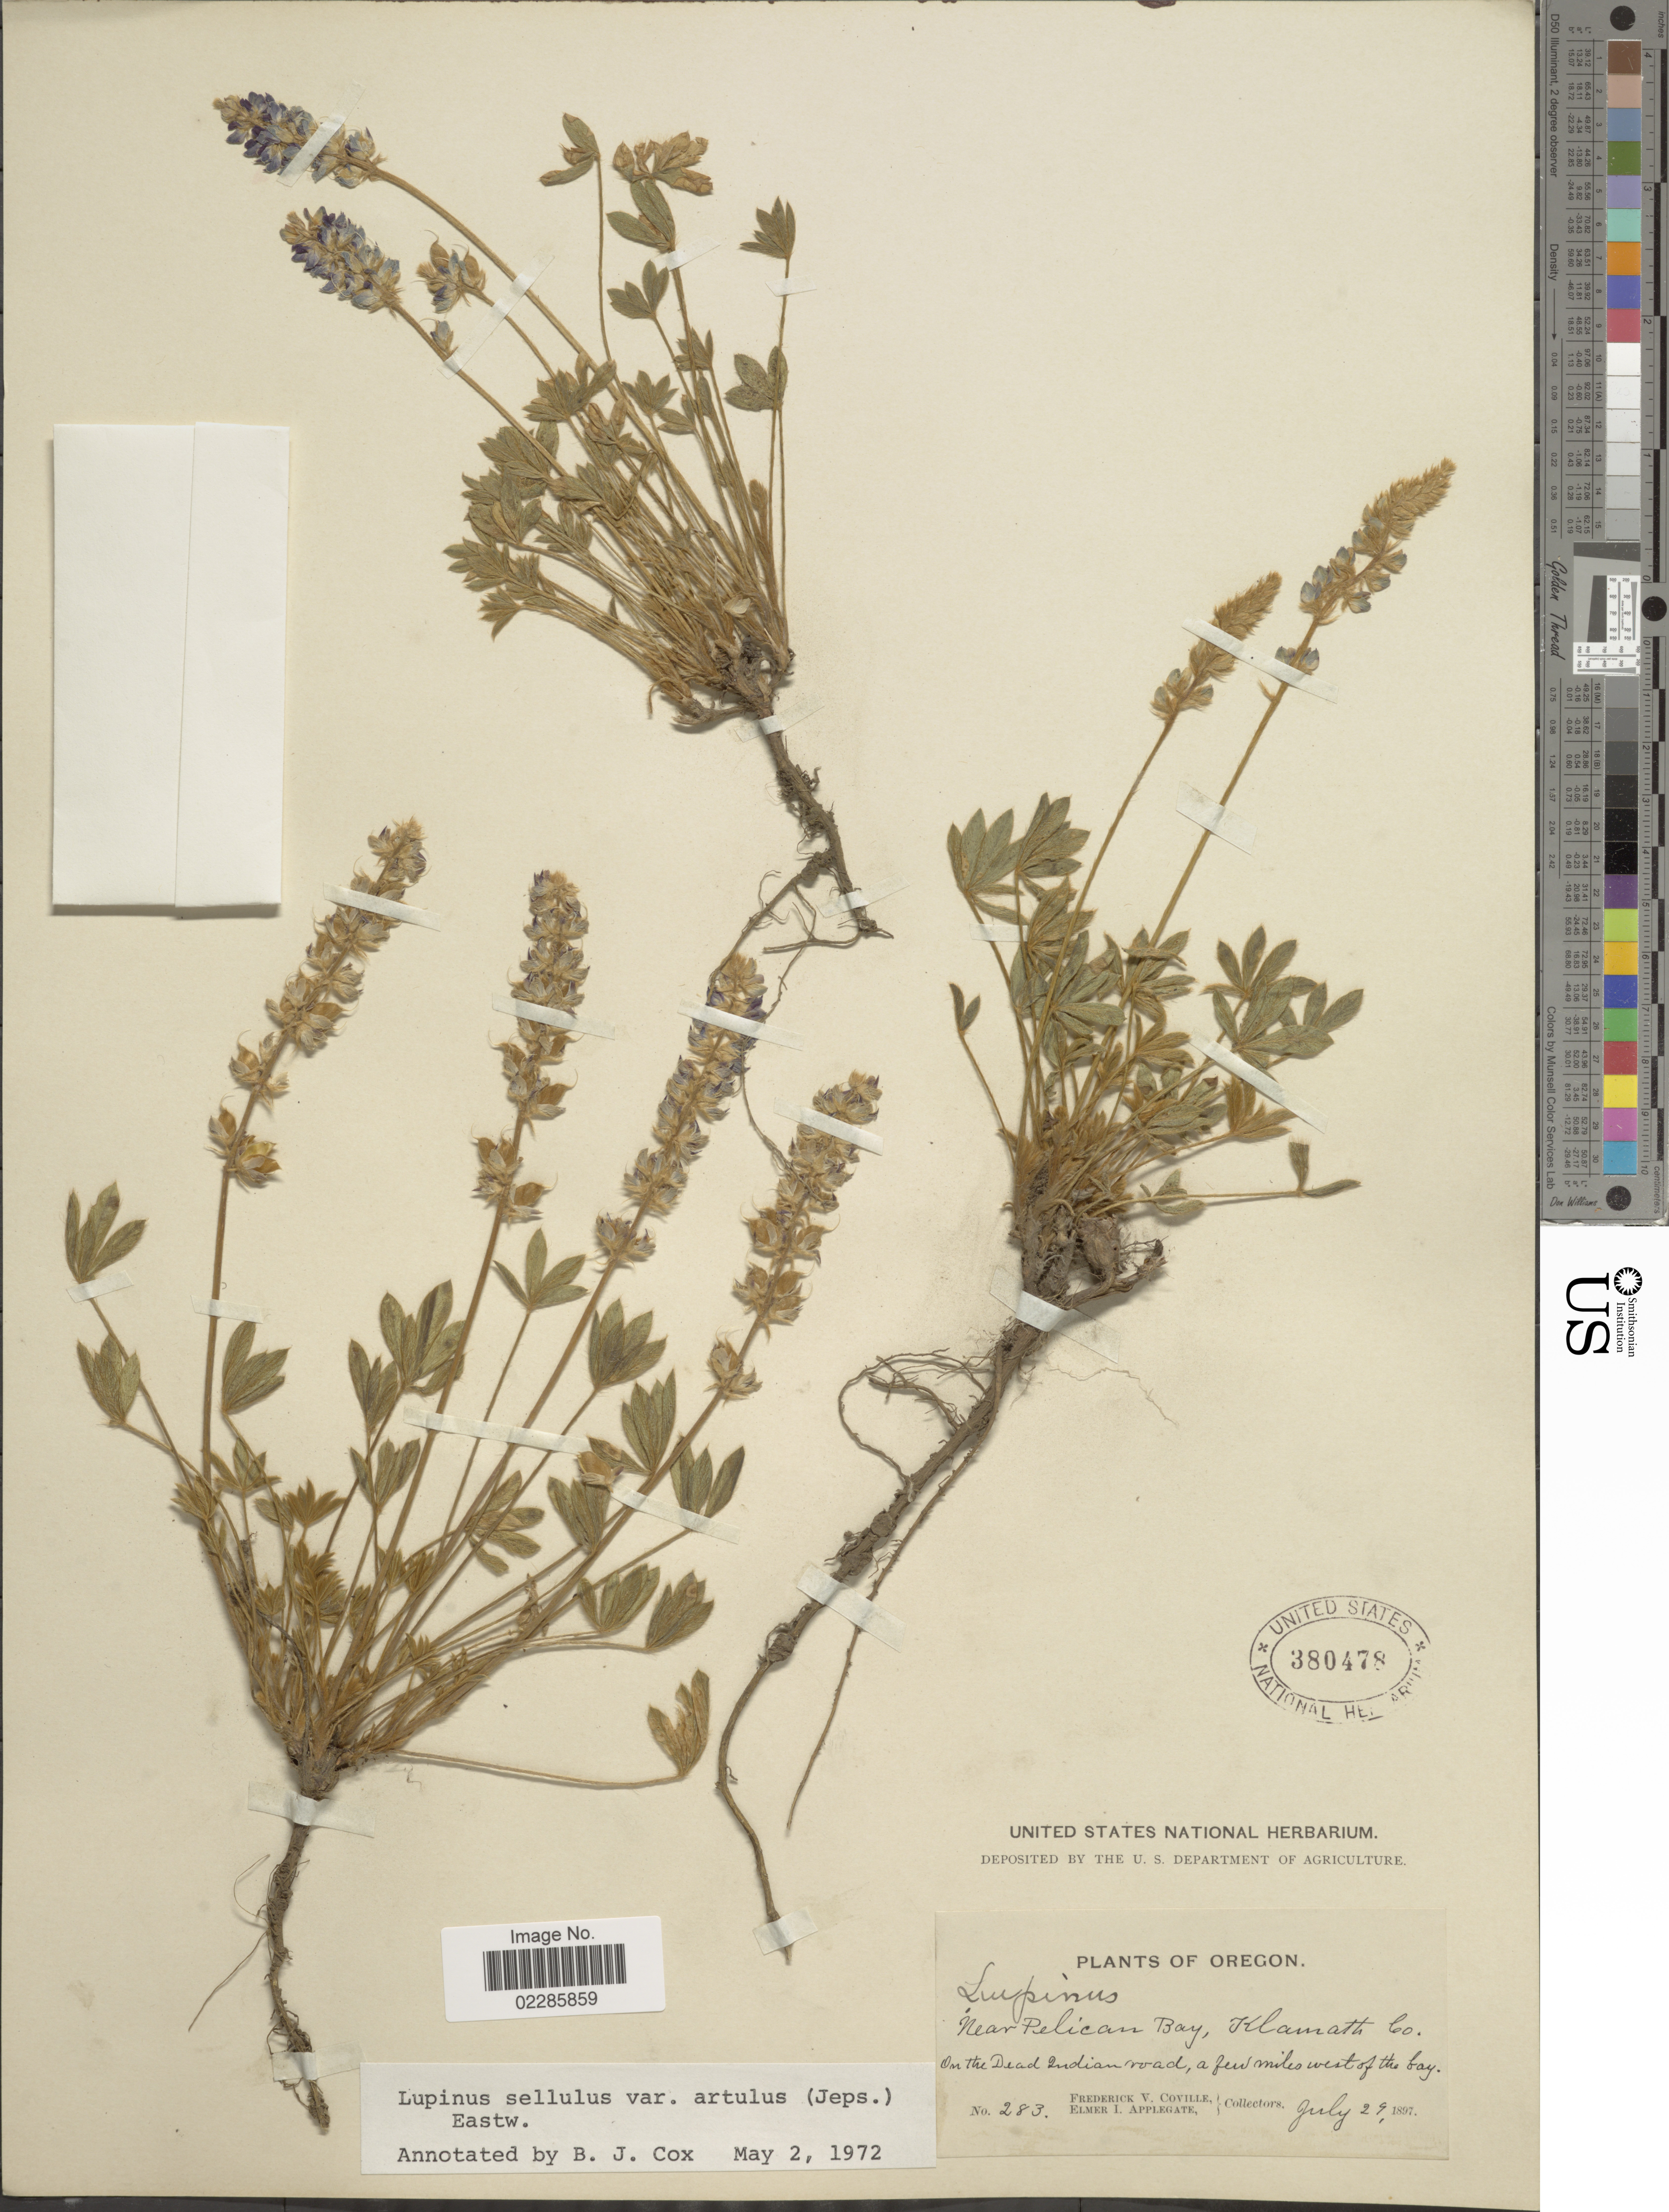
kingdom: Plantae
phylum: Tracheophyta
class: Magnoliopsida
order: Fabales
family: Fabaceae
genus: Lupinus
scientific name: Lupinus sellulus var. artulus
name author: (Jeps.) Eastw.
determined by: Cox, B. J.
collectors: F. V. Coville & E. I. Applegate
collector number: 283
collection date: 1897-07-29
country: United States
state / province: Oregon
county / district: Klamath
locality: Near Pelican Bay, Klamath Co. On the Dead Indian road, a few miles west of the bay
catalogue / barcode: US 380478